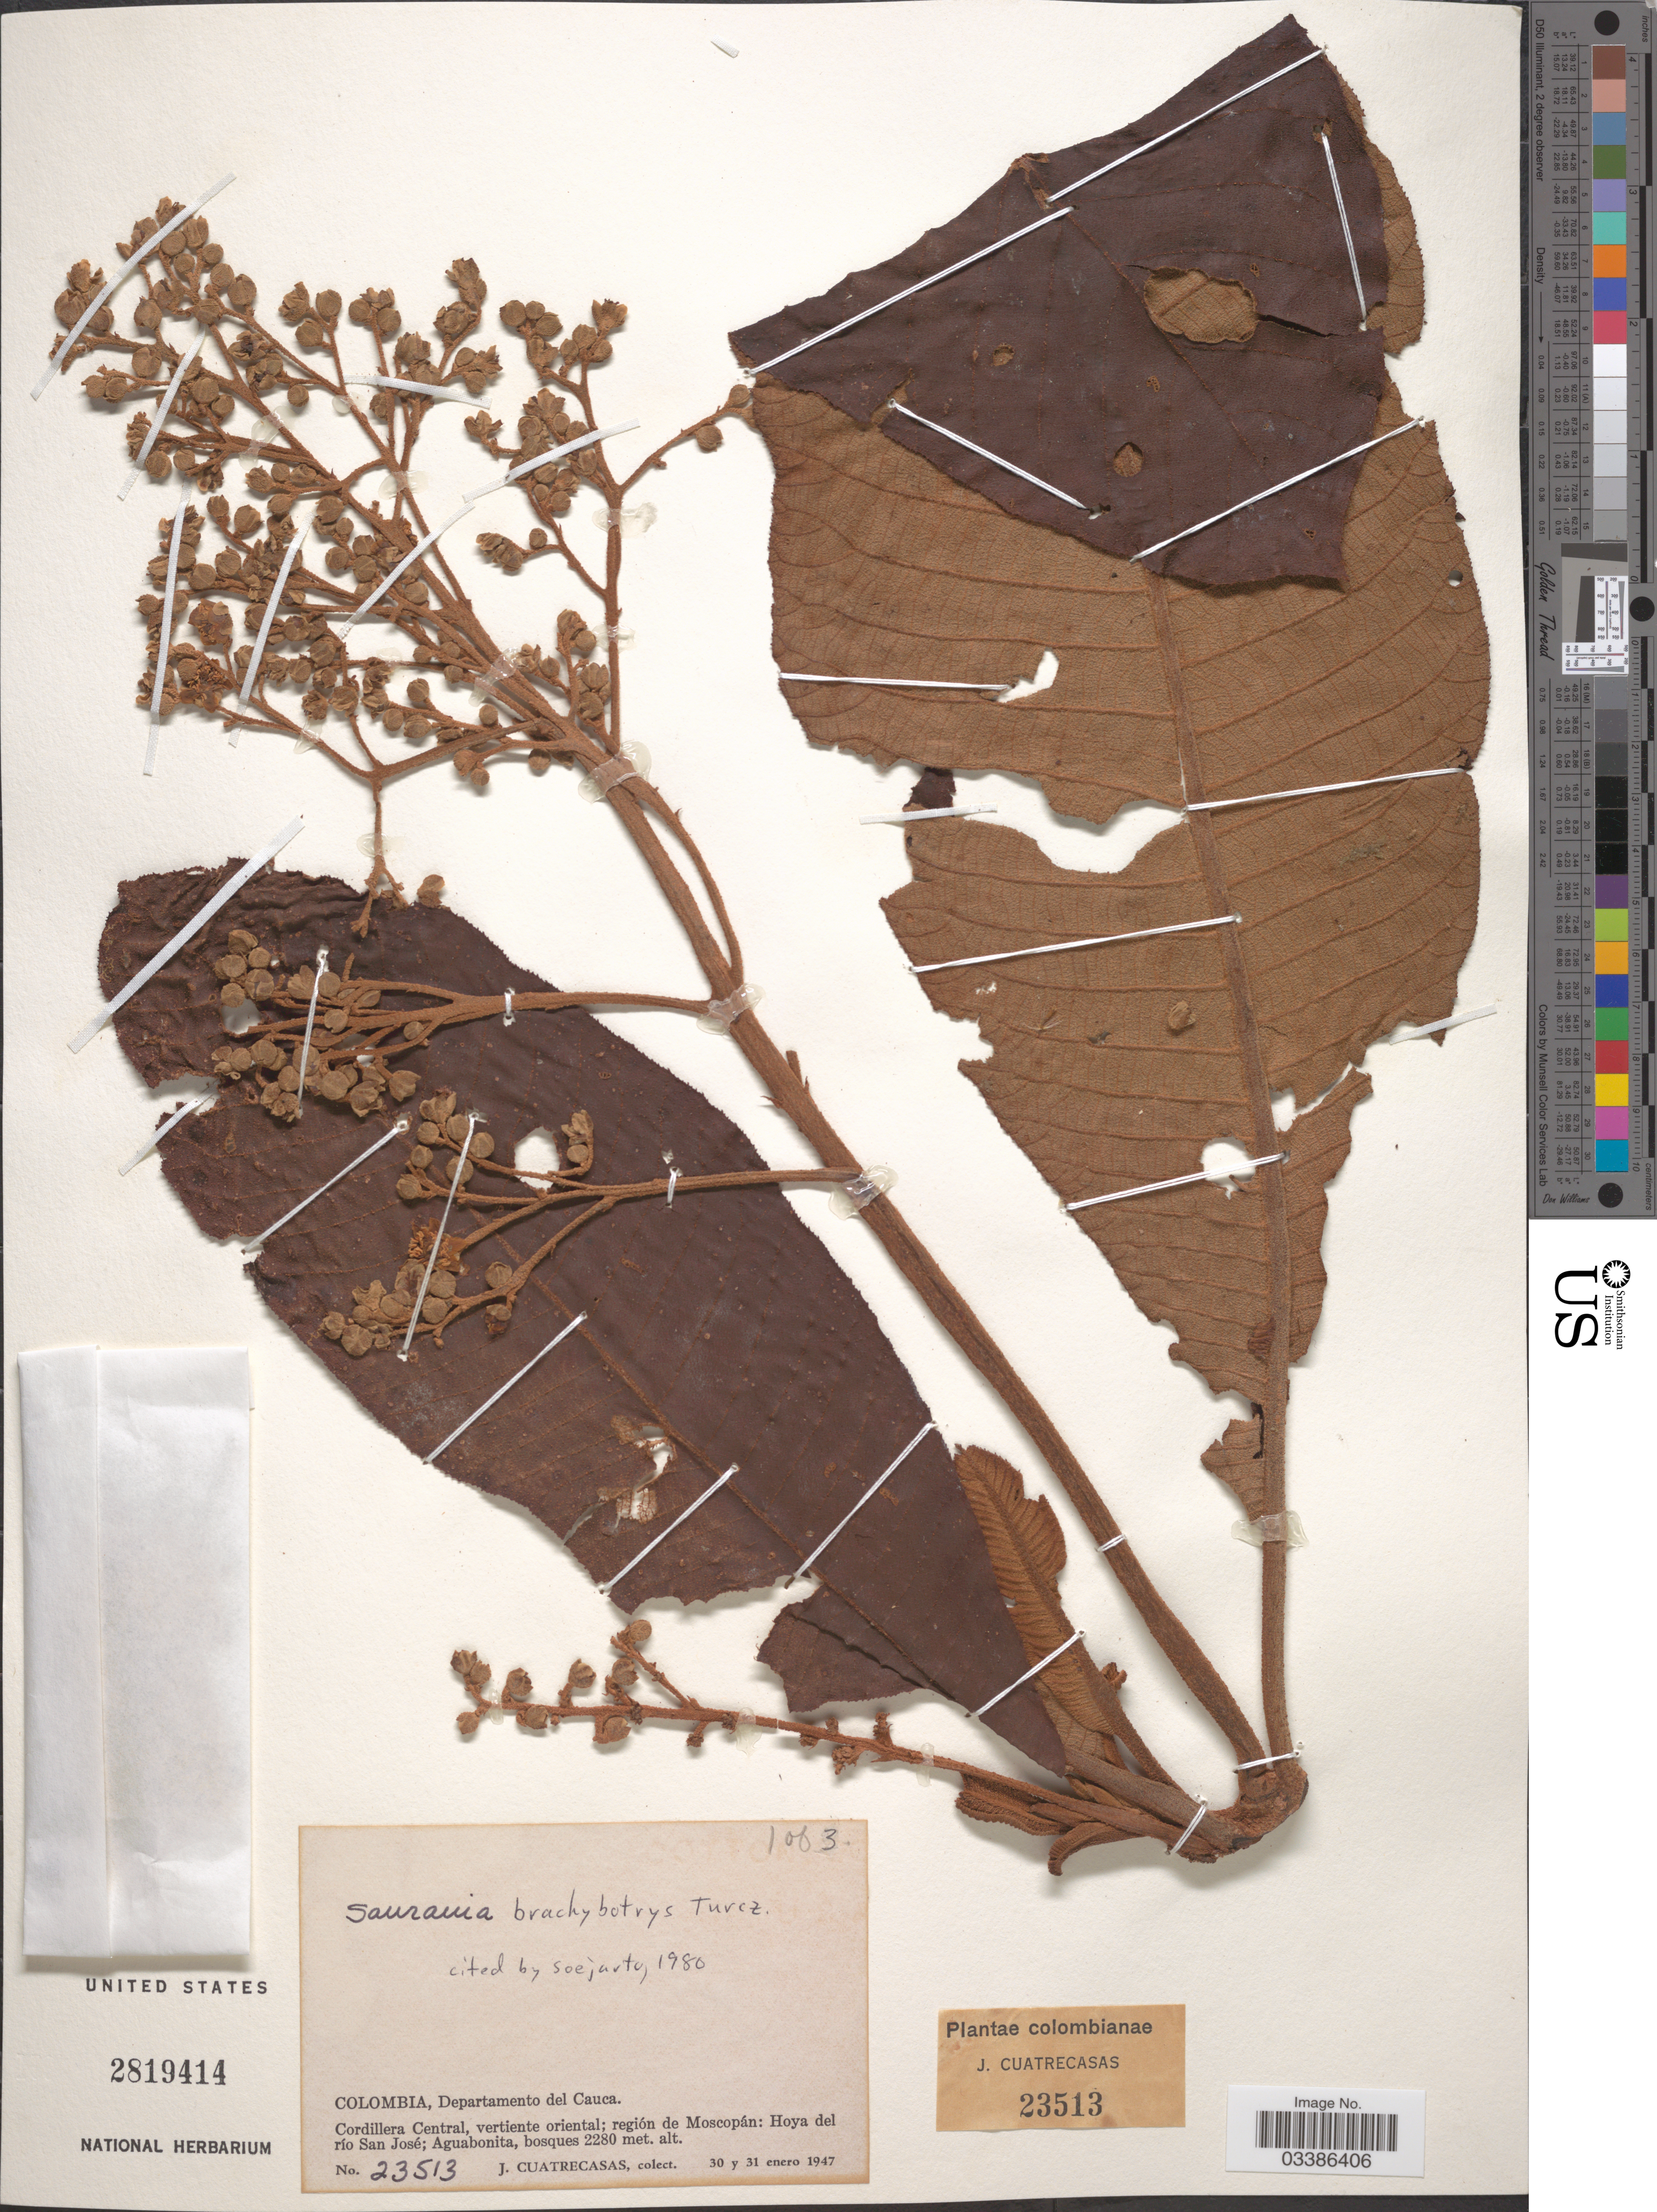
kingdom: Plantae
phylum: Tracheophyta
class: Magnoliopsida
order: Ericales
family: Actinidiaceae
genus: Saurauia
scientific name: Saurauia brachybotrys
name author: Turcz.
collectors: J. Cuatrecasas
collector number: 23513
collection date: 1947-01-30/1947-01-31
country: Colombia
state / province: Cauca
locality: Departamento del Cauca. Cordillera Central, vertiente oriental; región de Moscopán: Hoya del río San José; Aguabonita, bosques.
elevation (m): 2280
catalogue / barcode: US 2819414